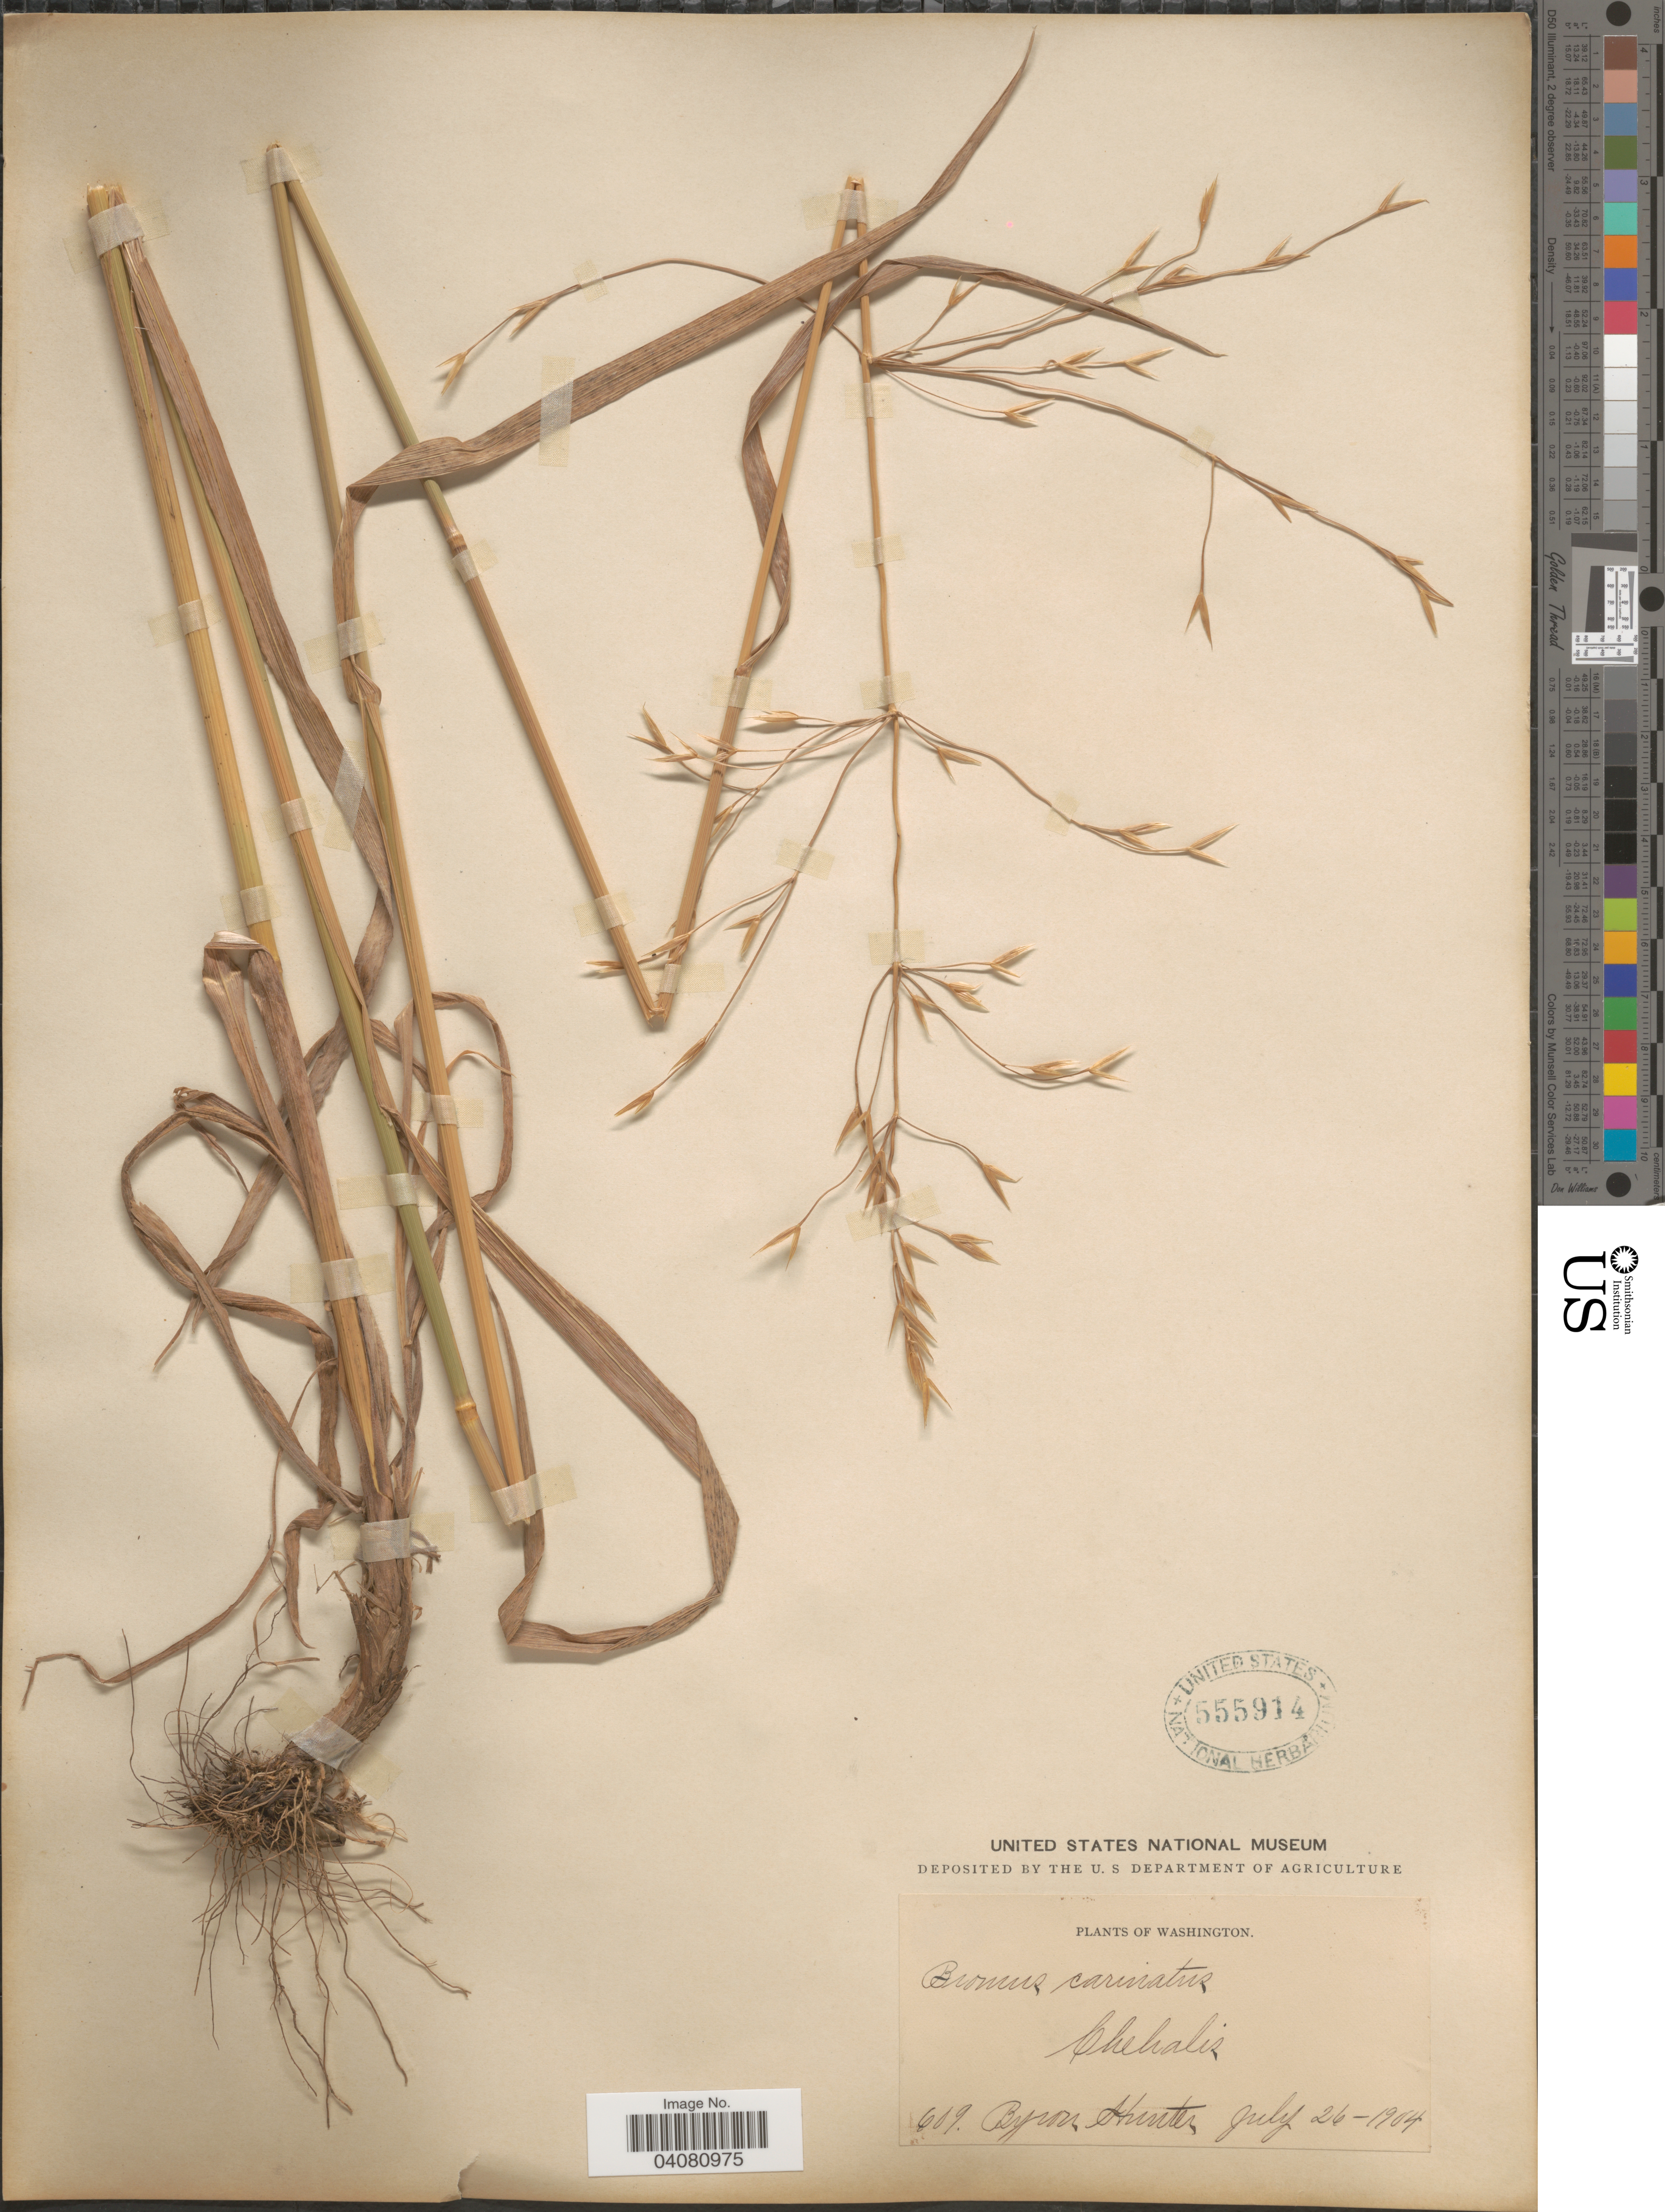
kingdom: Plantae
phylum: Tracheophyta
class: Liliopsida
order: Poales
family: Poaceae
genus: Bromus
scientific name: Bromus carinatus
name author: Hook. & Arn.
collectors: B. Hunter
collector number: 609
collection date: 1904-07-26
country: United States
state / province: Washington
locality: Chehalis.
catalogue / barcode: US 555914